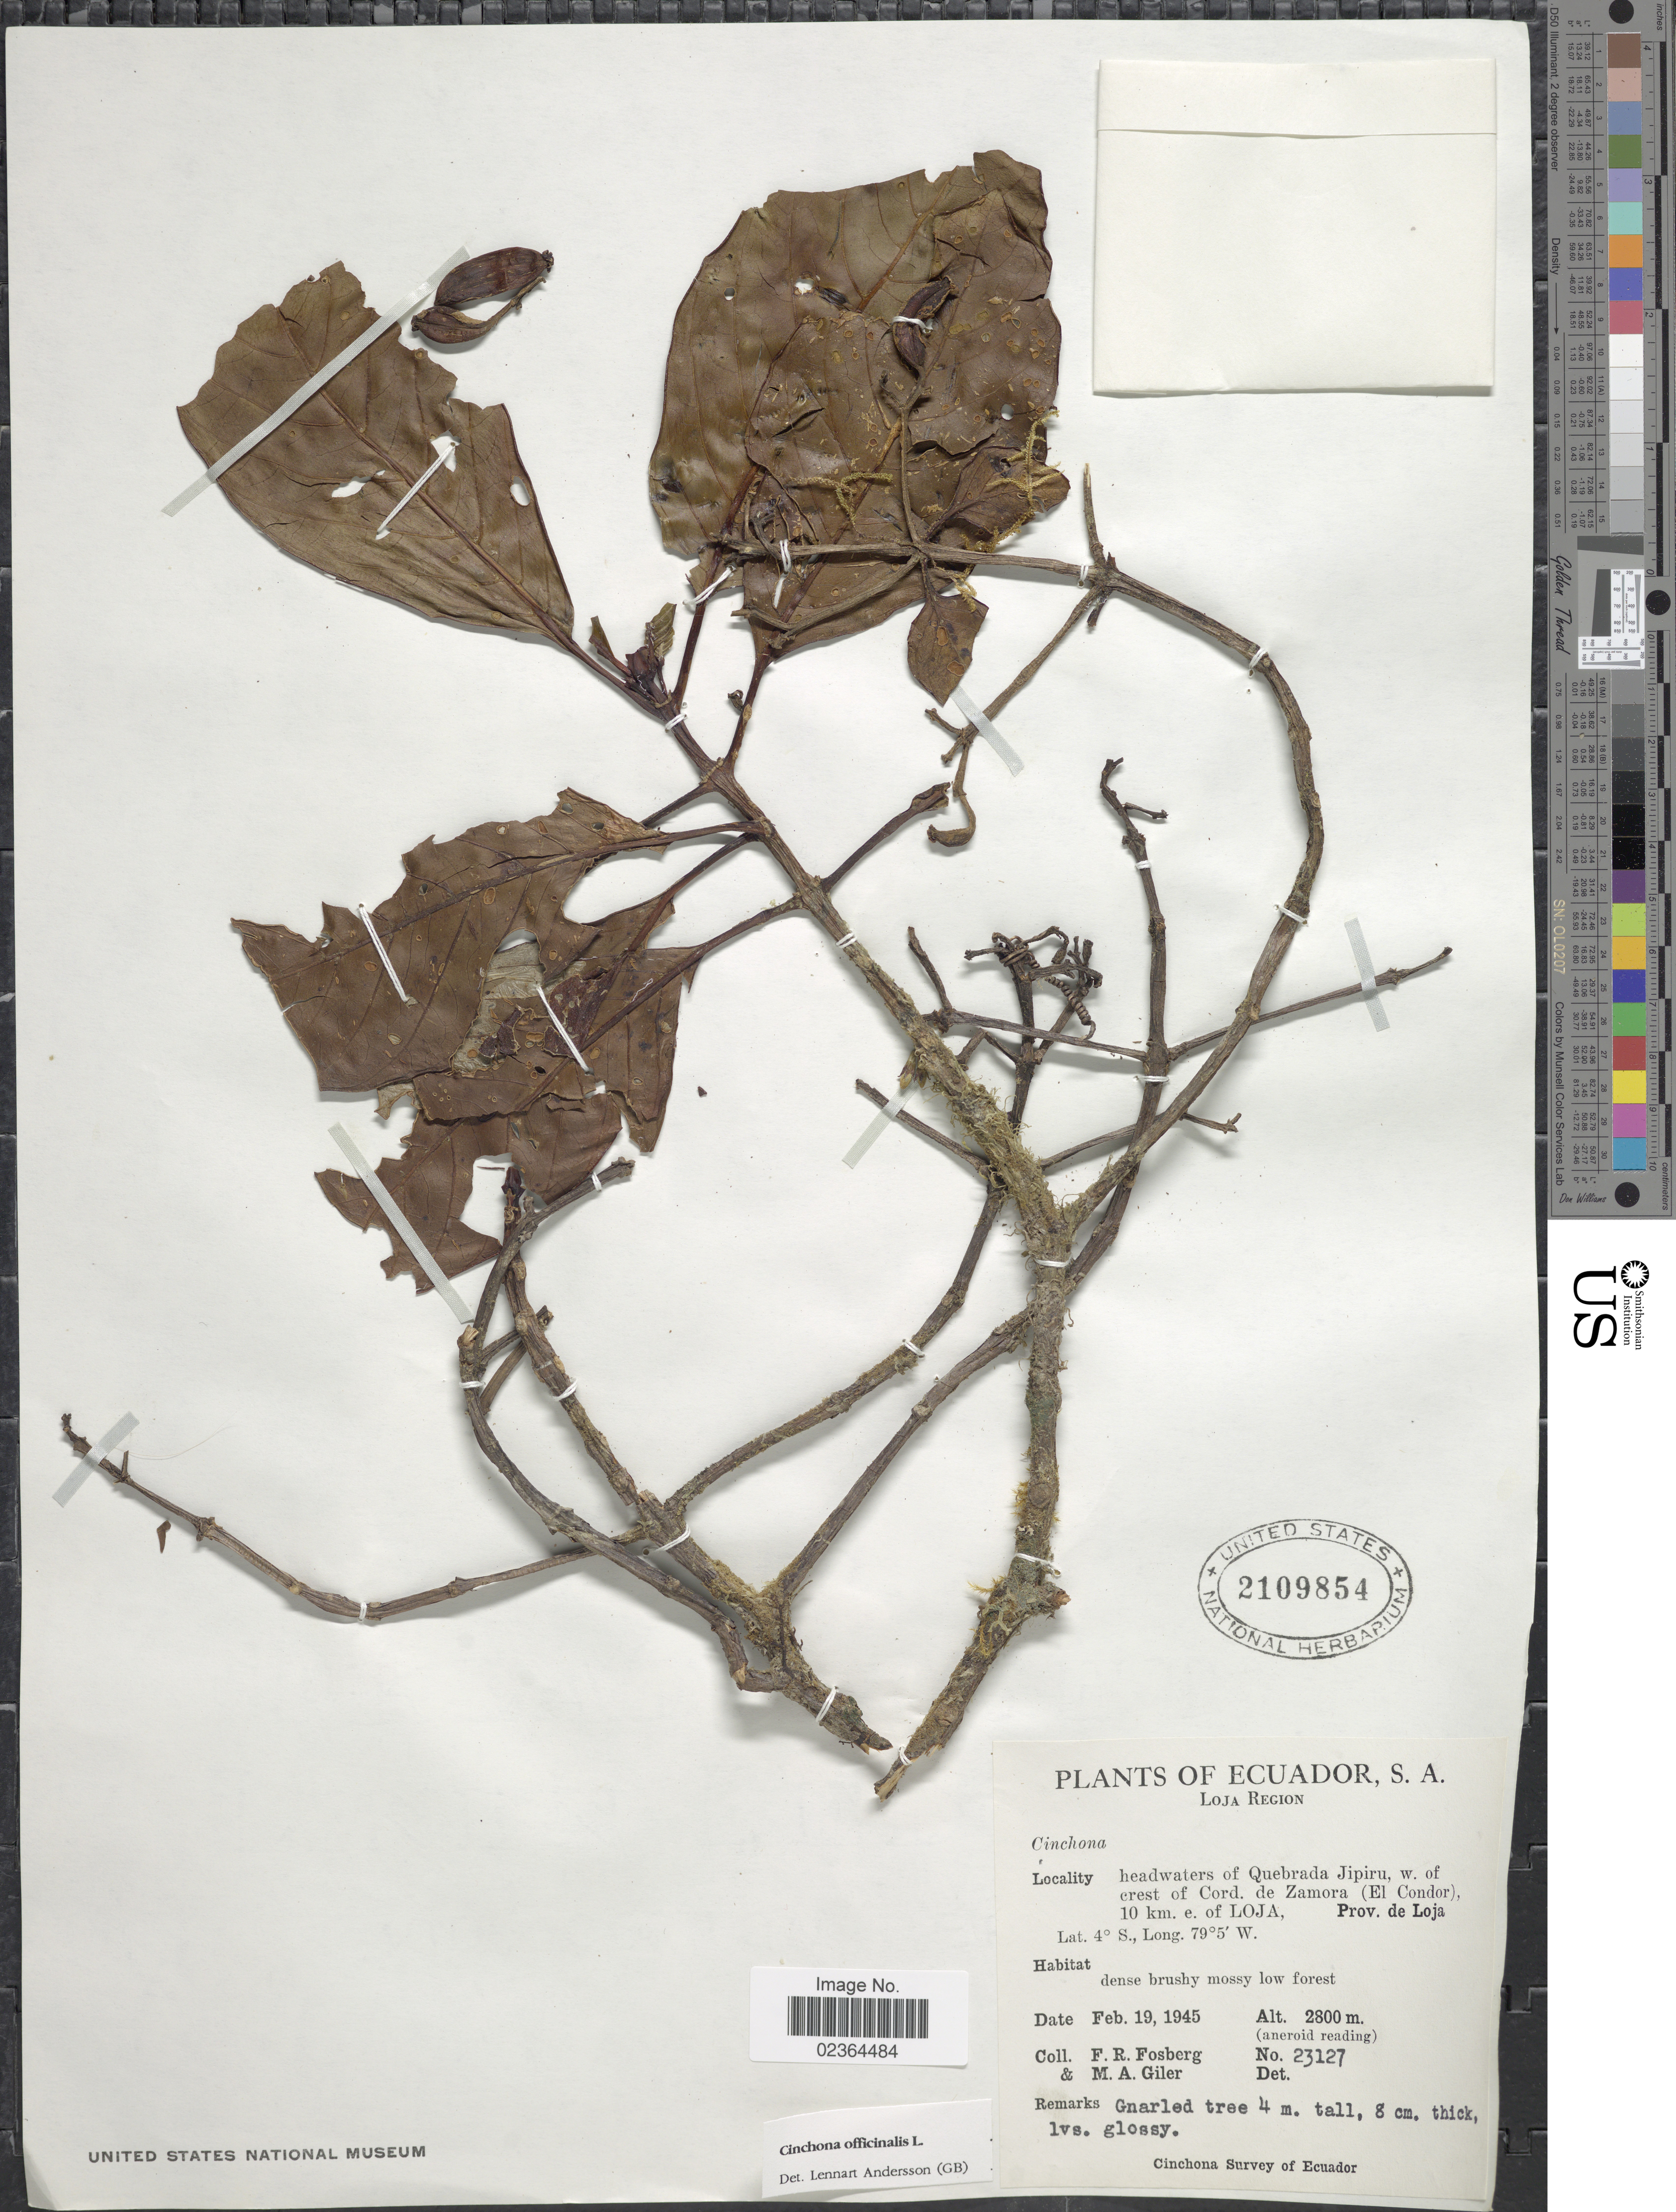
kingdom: Plantae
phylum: Tracheophyta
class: Magnoliopsida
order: Gentianales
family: Rubiaceae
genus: Cinchona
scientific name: Cinchona officinalis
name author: L.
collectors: F. R. Fosberg & M. Giler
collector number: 23127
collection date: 1945-02-19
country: Ecuador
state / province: Loja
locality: Loja Region, headwaters of Quebrada Jipiru, w. of crest of Cord. de Zamora (El Condor), 10 km. e. of Loja, Prov. de Loja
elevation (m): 2800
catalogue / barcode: US 2109854